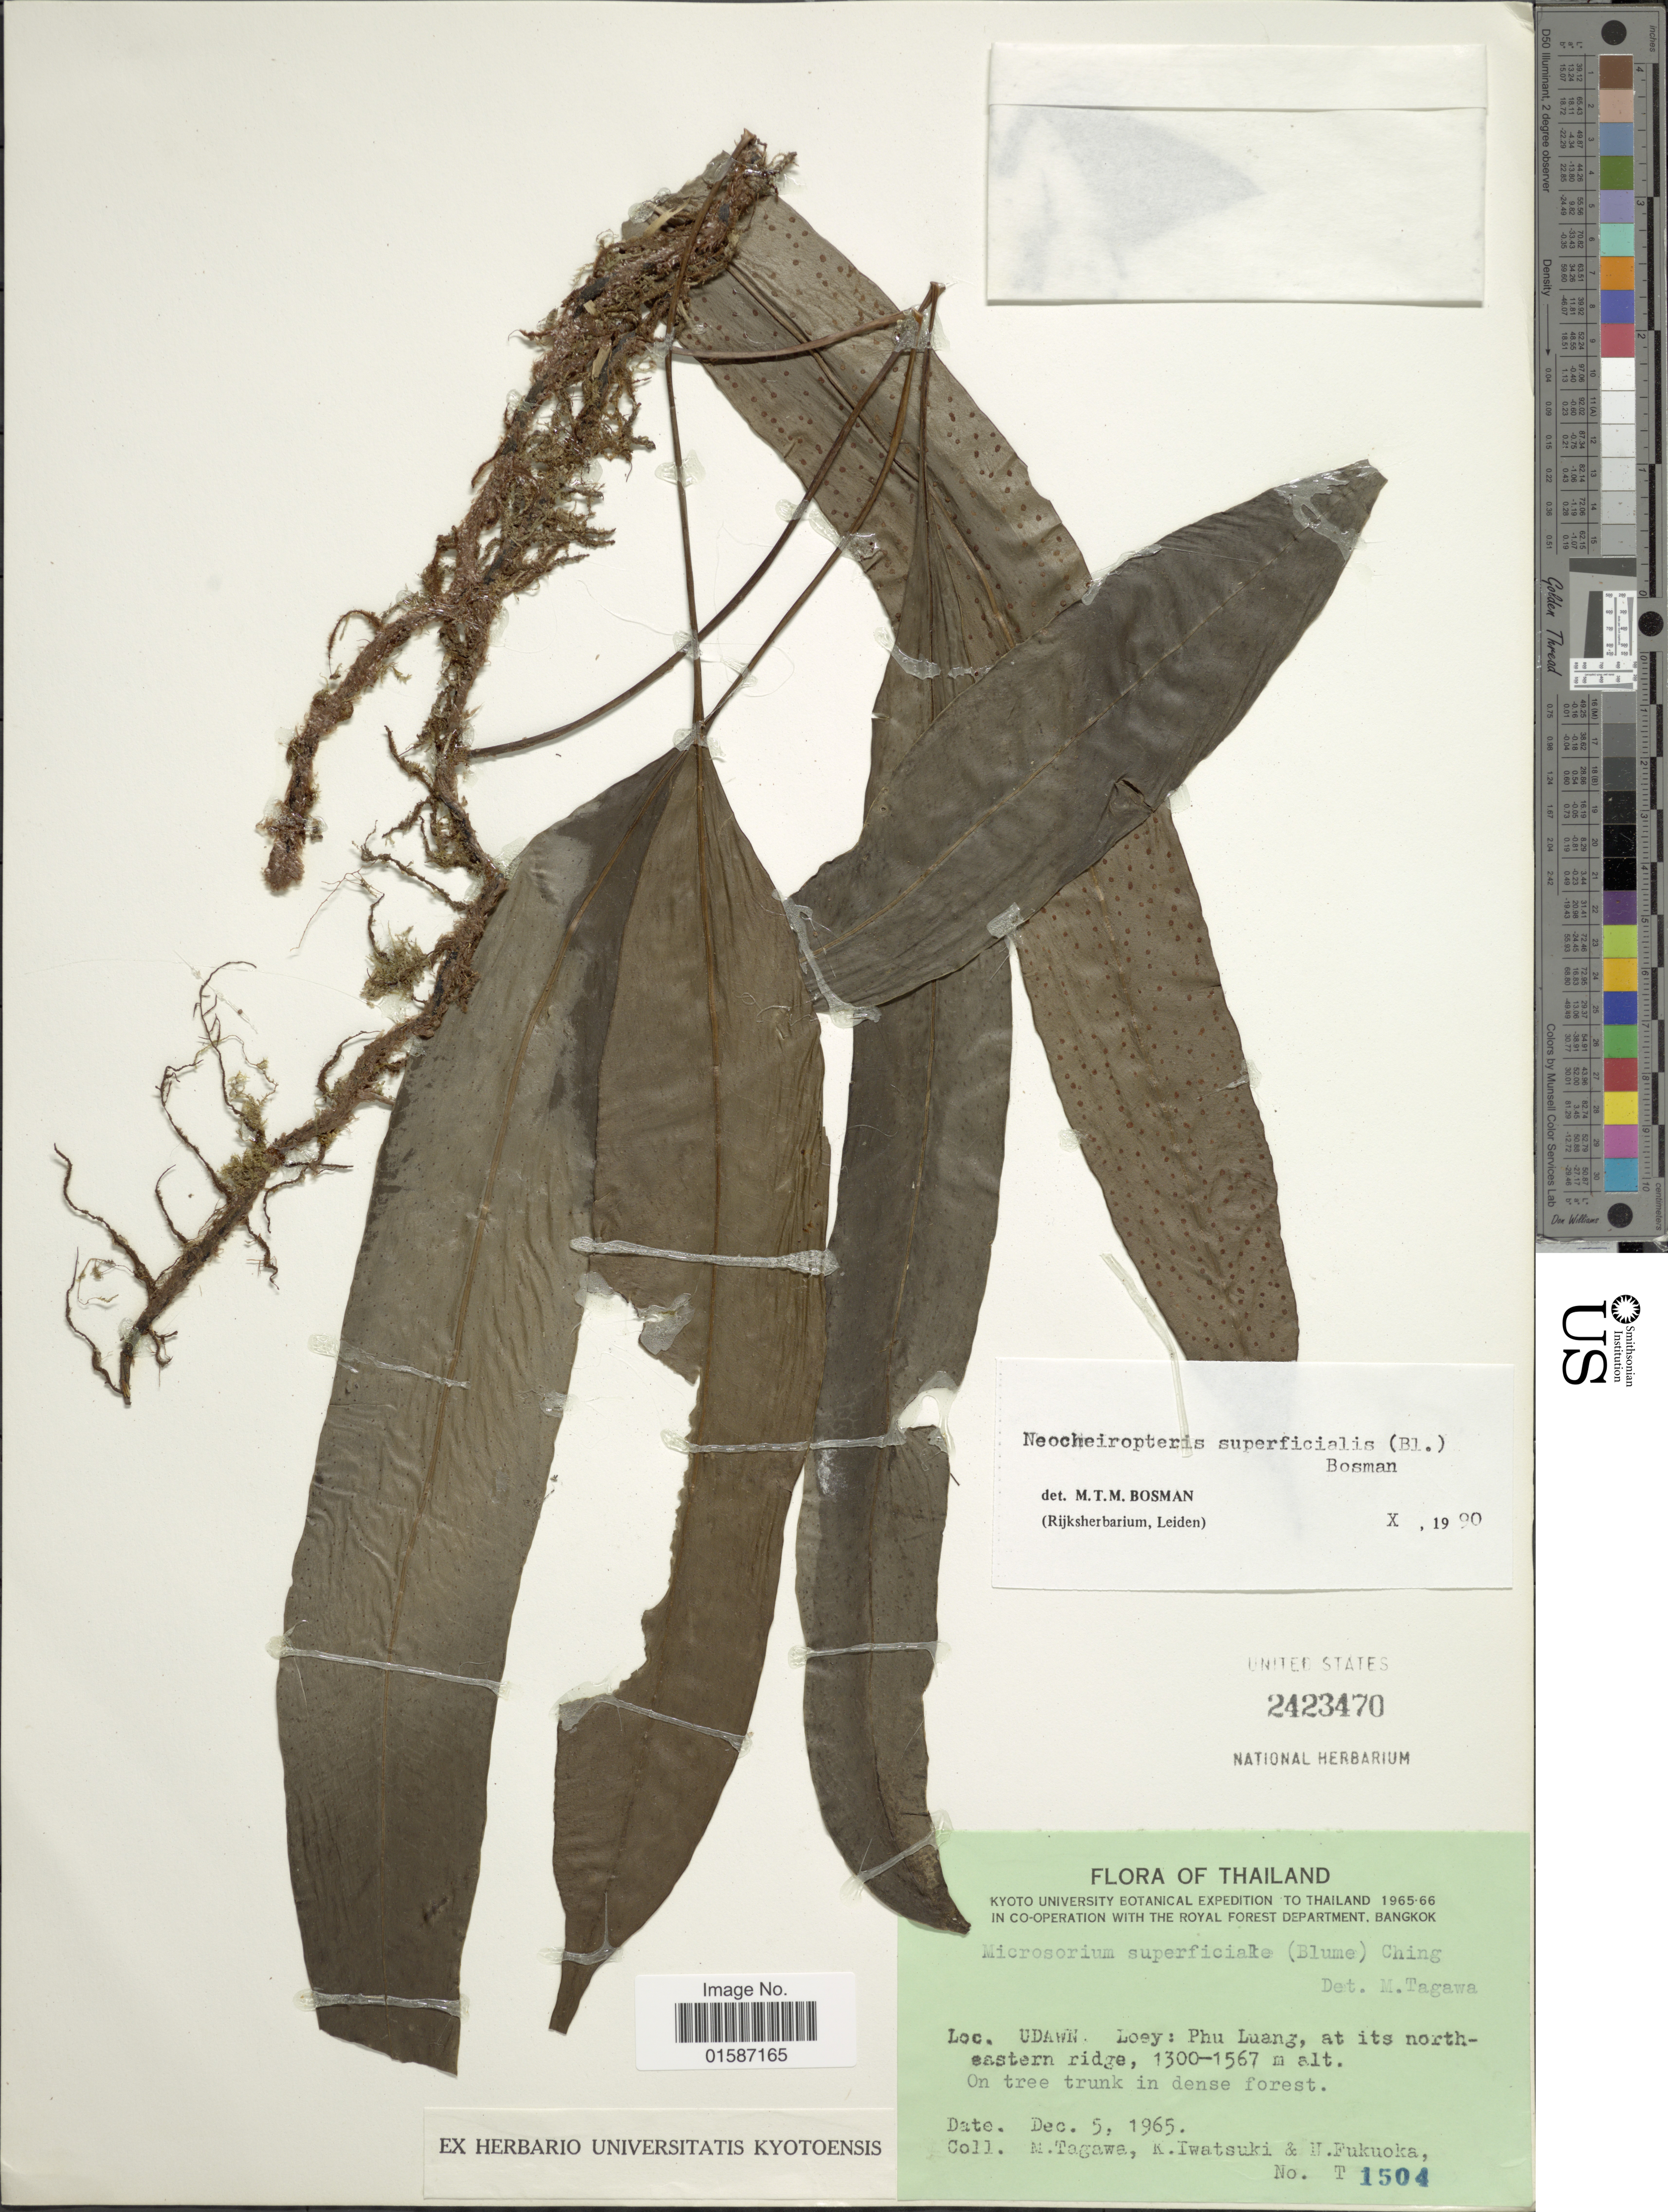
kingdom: Plantae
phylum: Tracheophyta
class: Polypodiopsida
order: Polypodiales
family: Polypodiaceae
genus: Lepidomicrosorium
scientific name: Lepidomicrosorium superficiale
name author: (Blume) Li S. Wang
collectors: M. Tagawa, K. Iwatsuki & N. Fukuoka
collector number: T 1504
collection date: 1965-12-05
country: Thailand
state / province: Loei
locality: Udawn. Loey: Phu Luang, at its northeastern ridge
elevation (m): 1300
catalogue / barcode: US 2423470